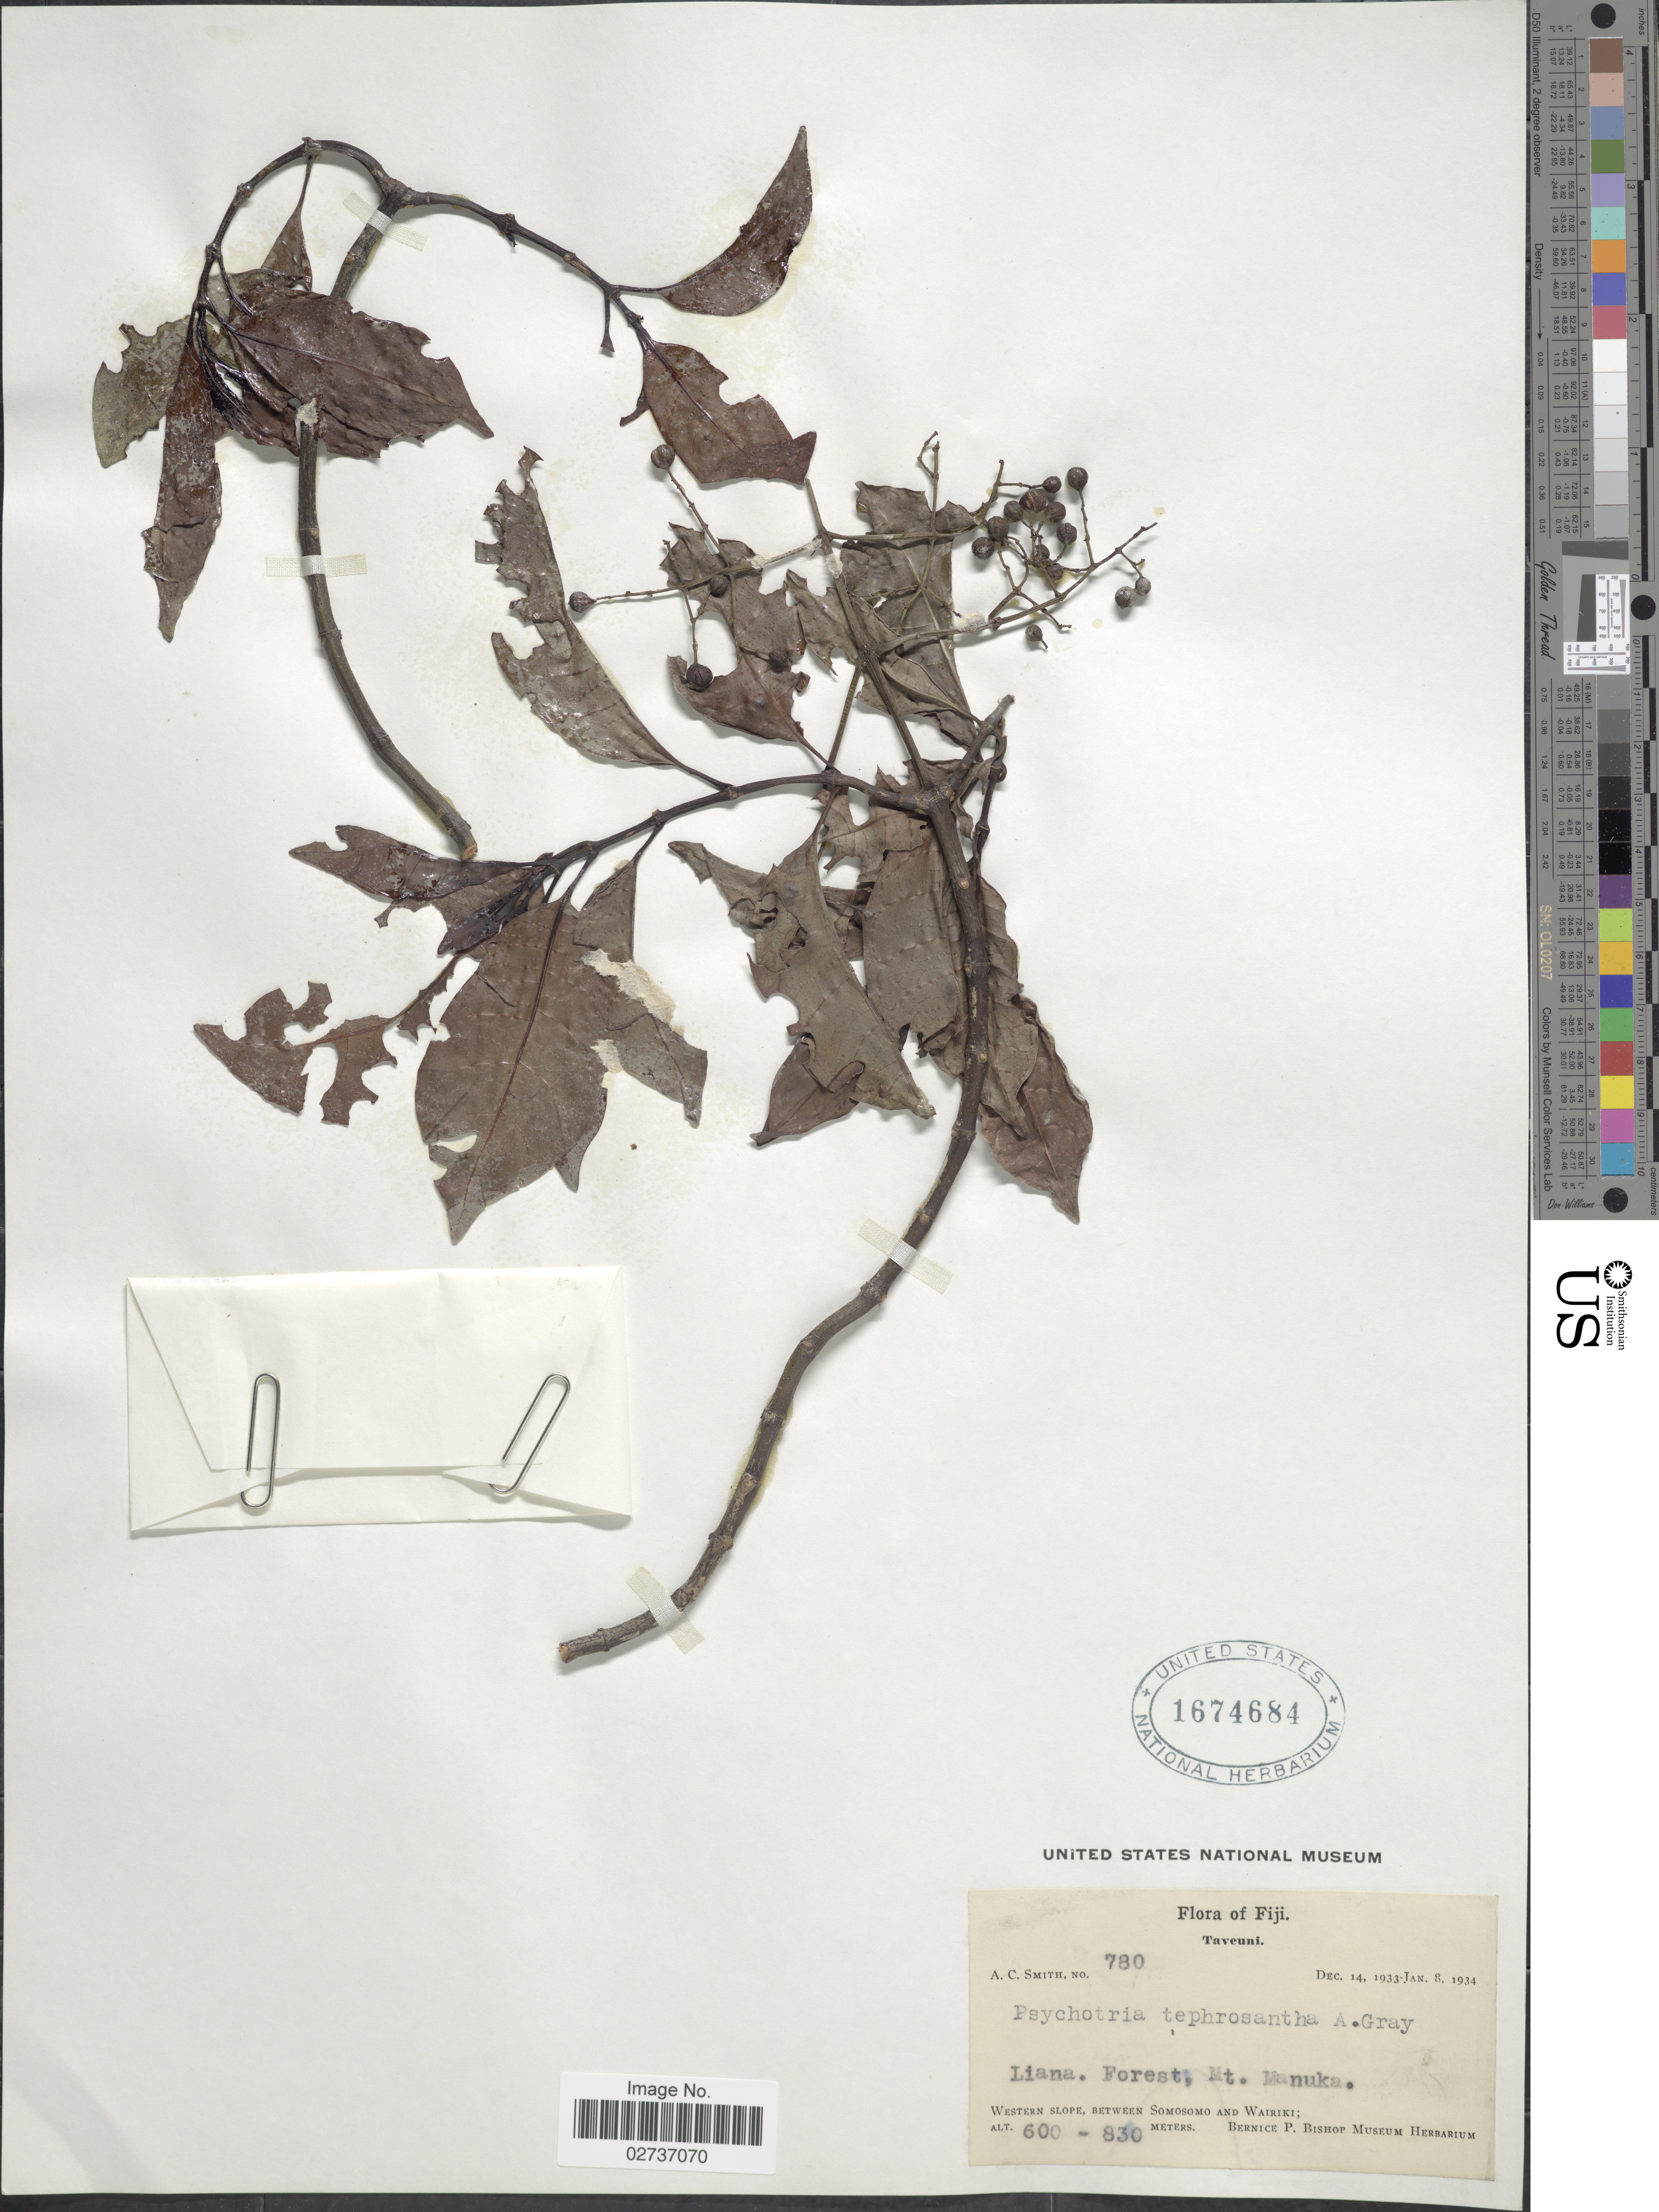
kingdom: Plantae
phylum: Tracheophyta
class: Magnoliopsida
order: Gentianales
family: Rubiaceae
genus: Psychotria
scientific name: Psychotria tephrosantha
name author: A. Gray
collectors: A. C. Smith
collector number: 780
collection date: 1933-12-14/1934-01-08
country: Fiji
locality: Taveuni. Mt. Manuka. Western Slope, between Somosomo and Wairiki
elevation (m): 600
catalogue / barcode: US 1674684